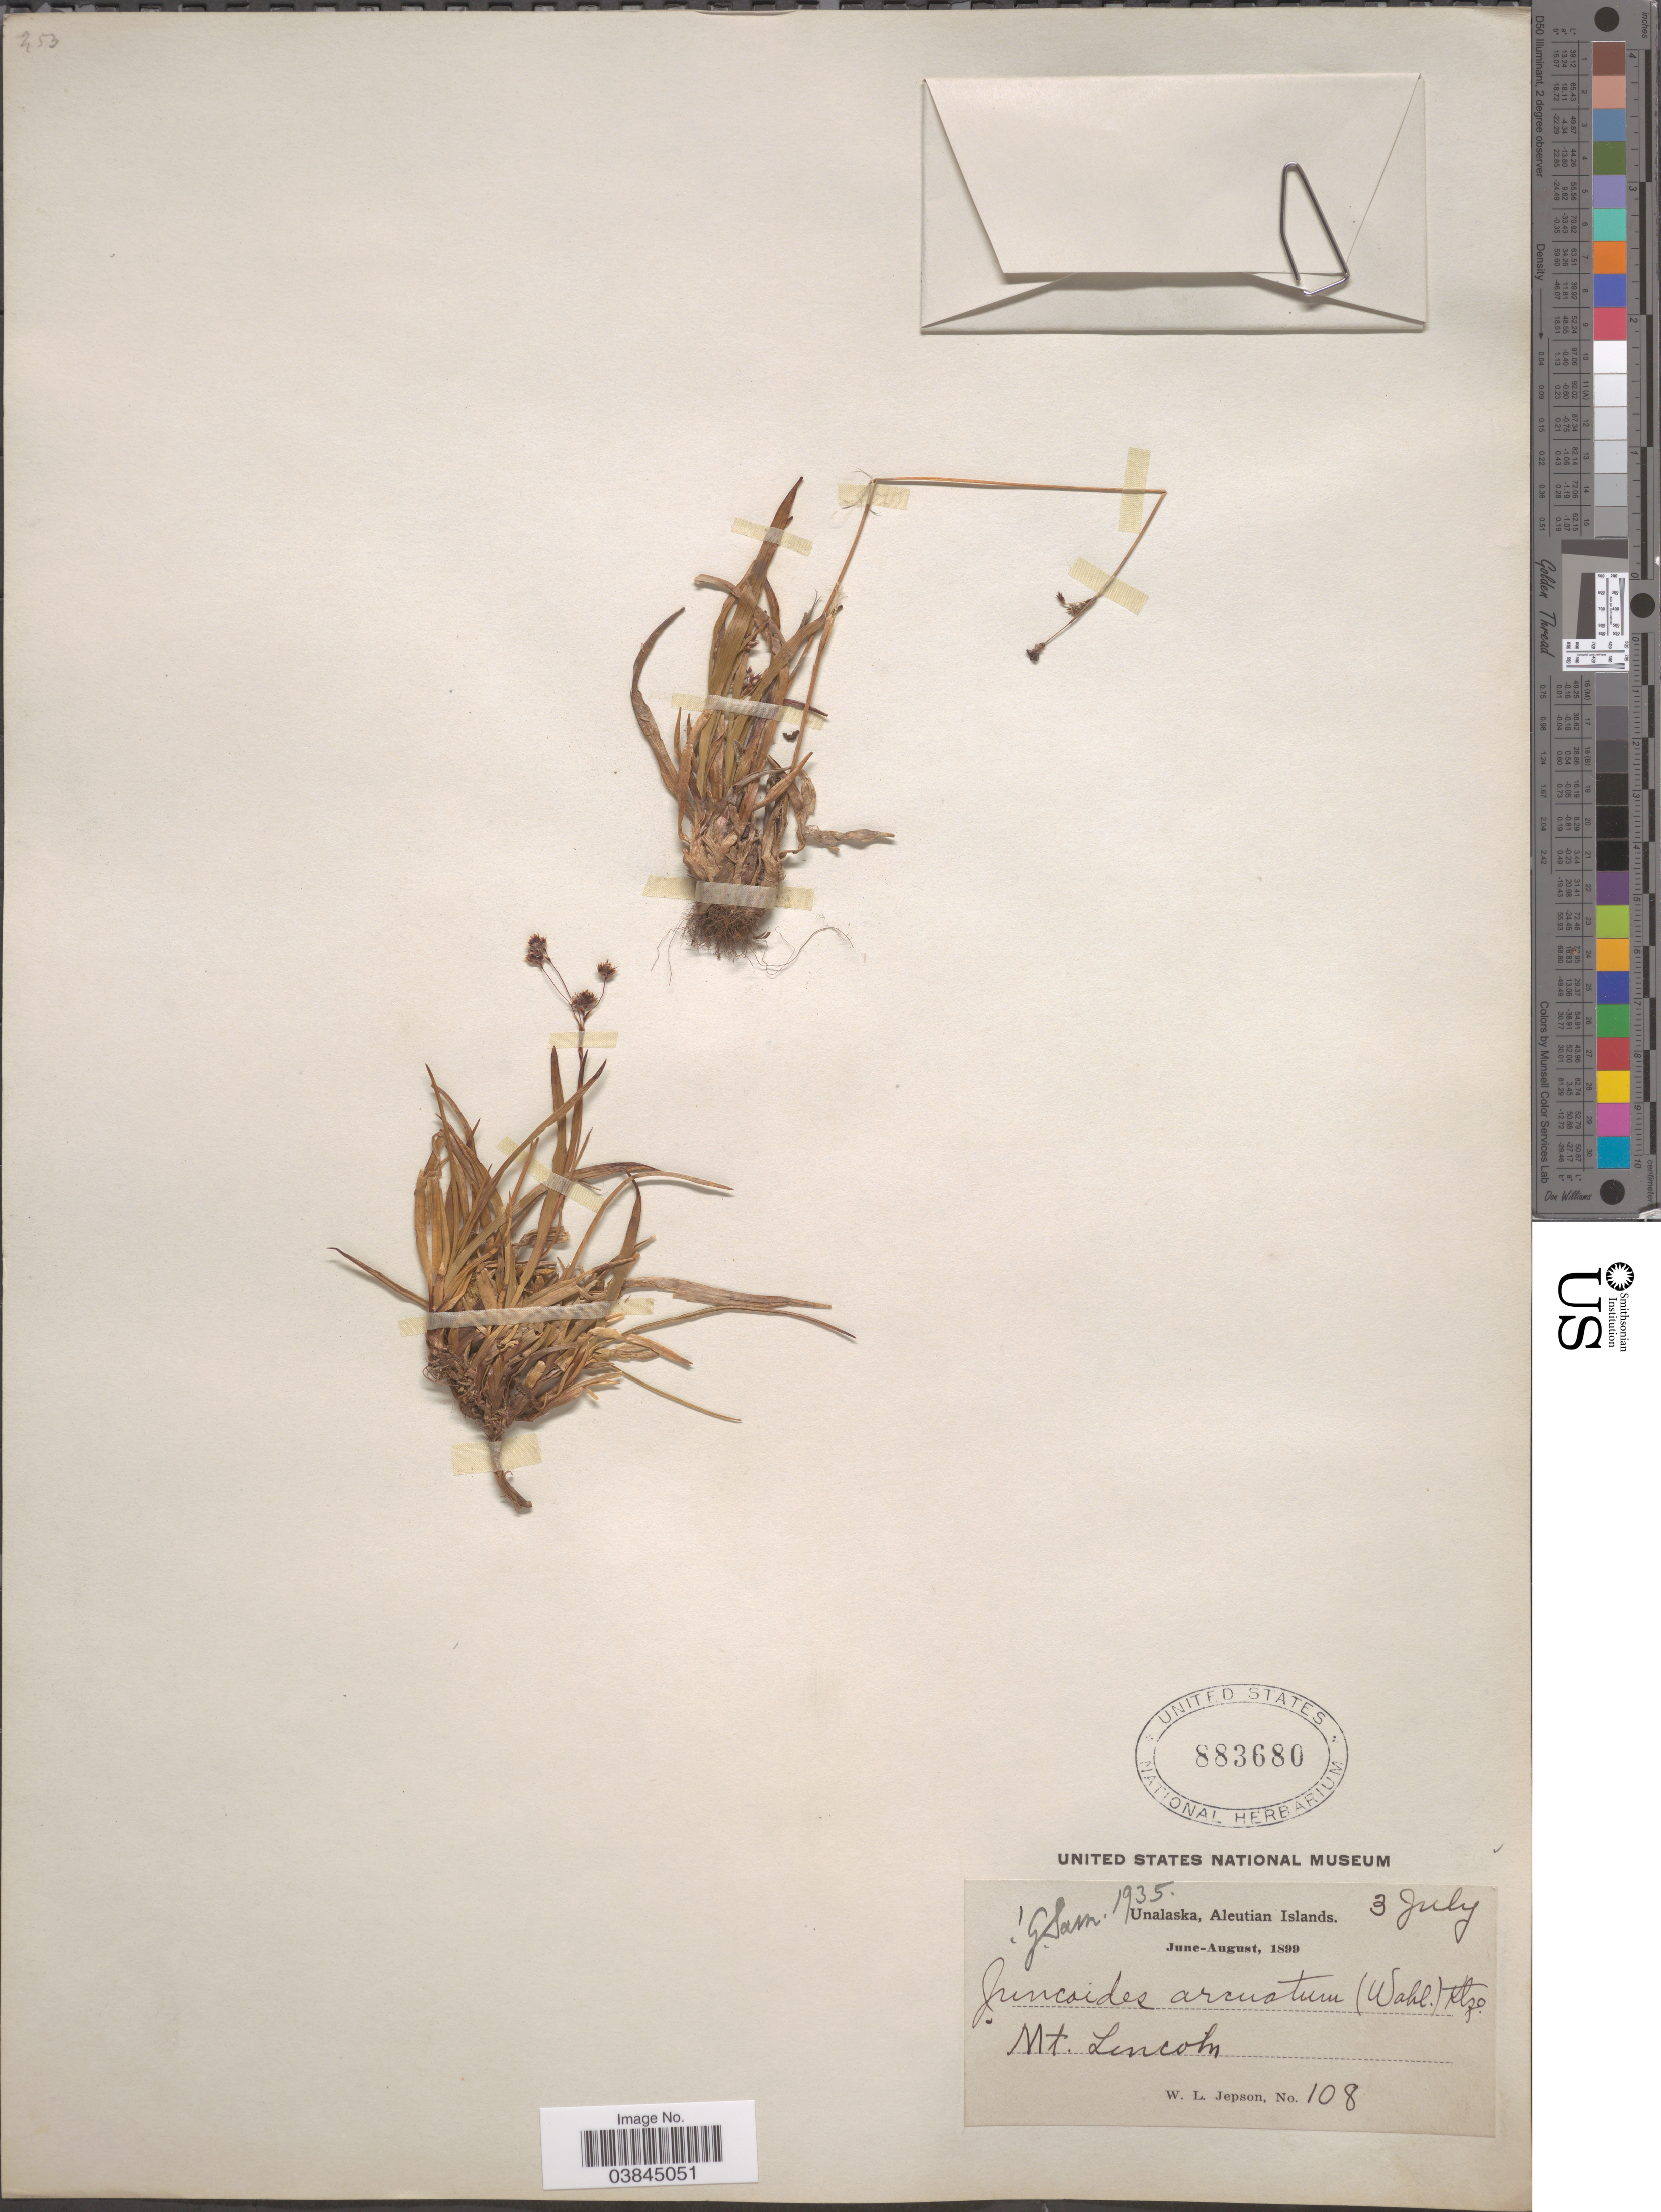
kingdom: Plantae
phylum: Tracheophyta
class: Liliopsida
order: Poales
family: Juncaceae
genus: Luzula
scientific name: Luzula arcuata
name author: (Wahlenb.) Sw.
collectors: W. L. Jepson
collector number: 108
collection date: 1899-07-03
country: United States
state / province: Alaska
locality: Unalaska, Aleutian Islands. Mt. Lincoln.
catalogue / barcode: US 883680